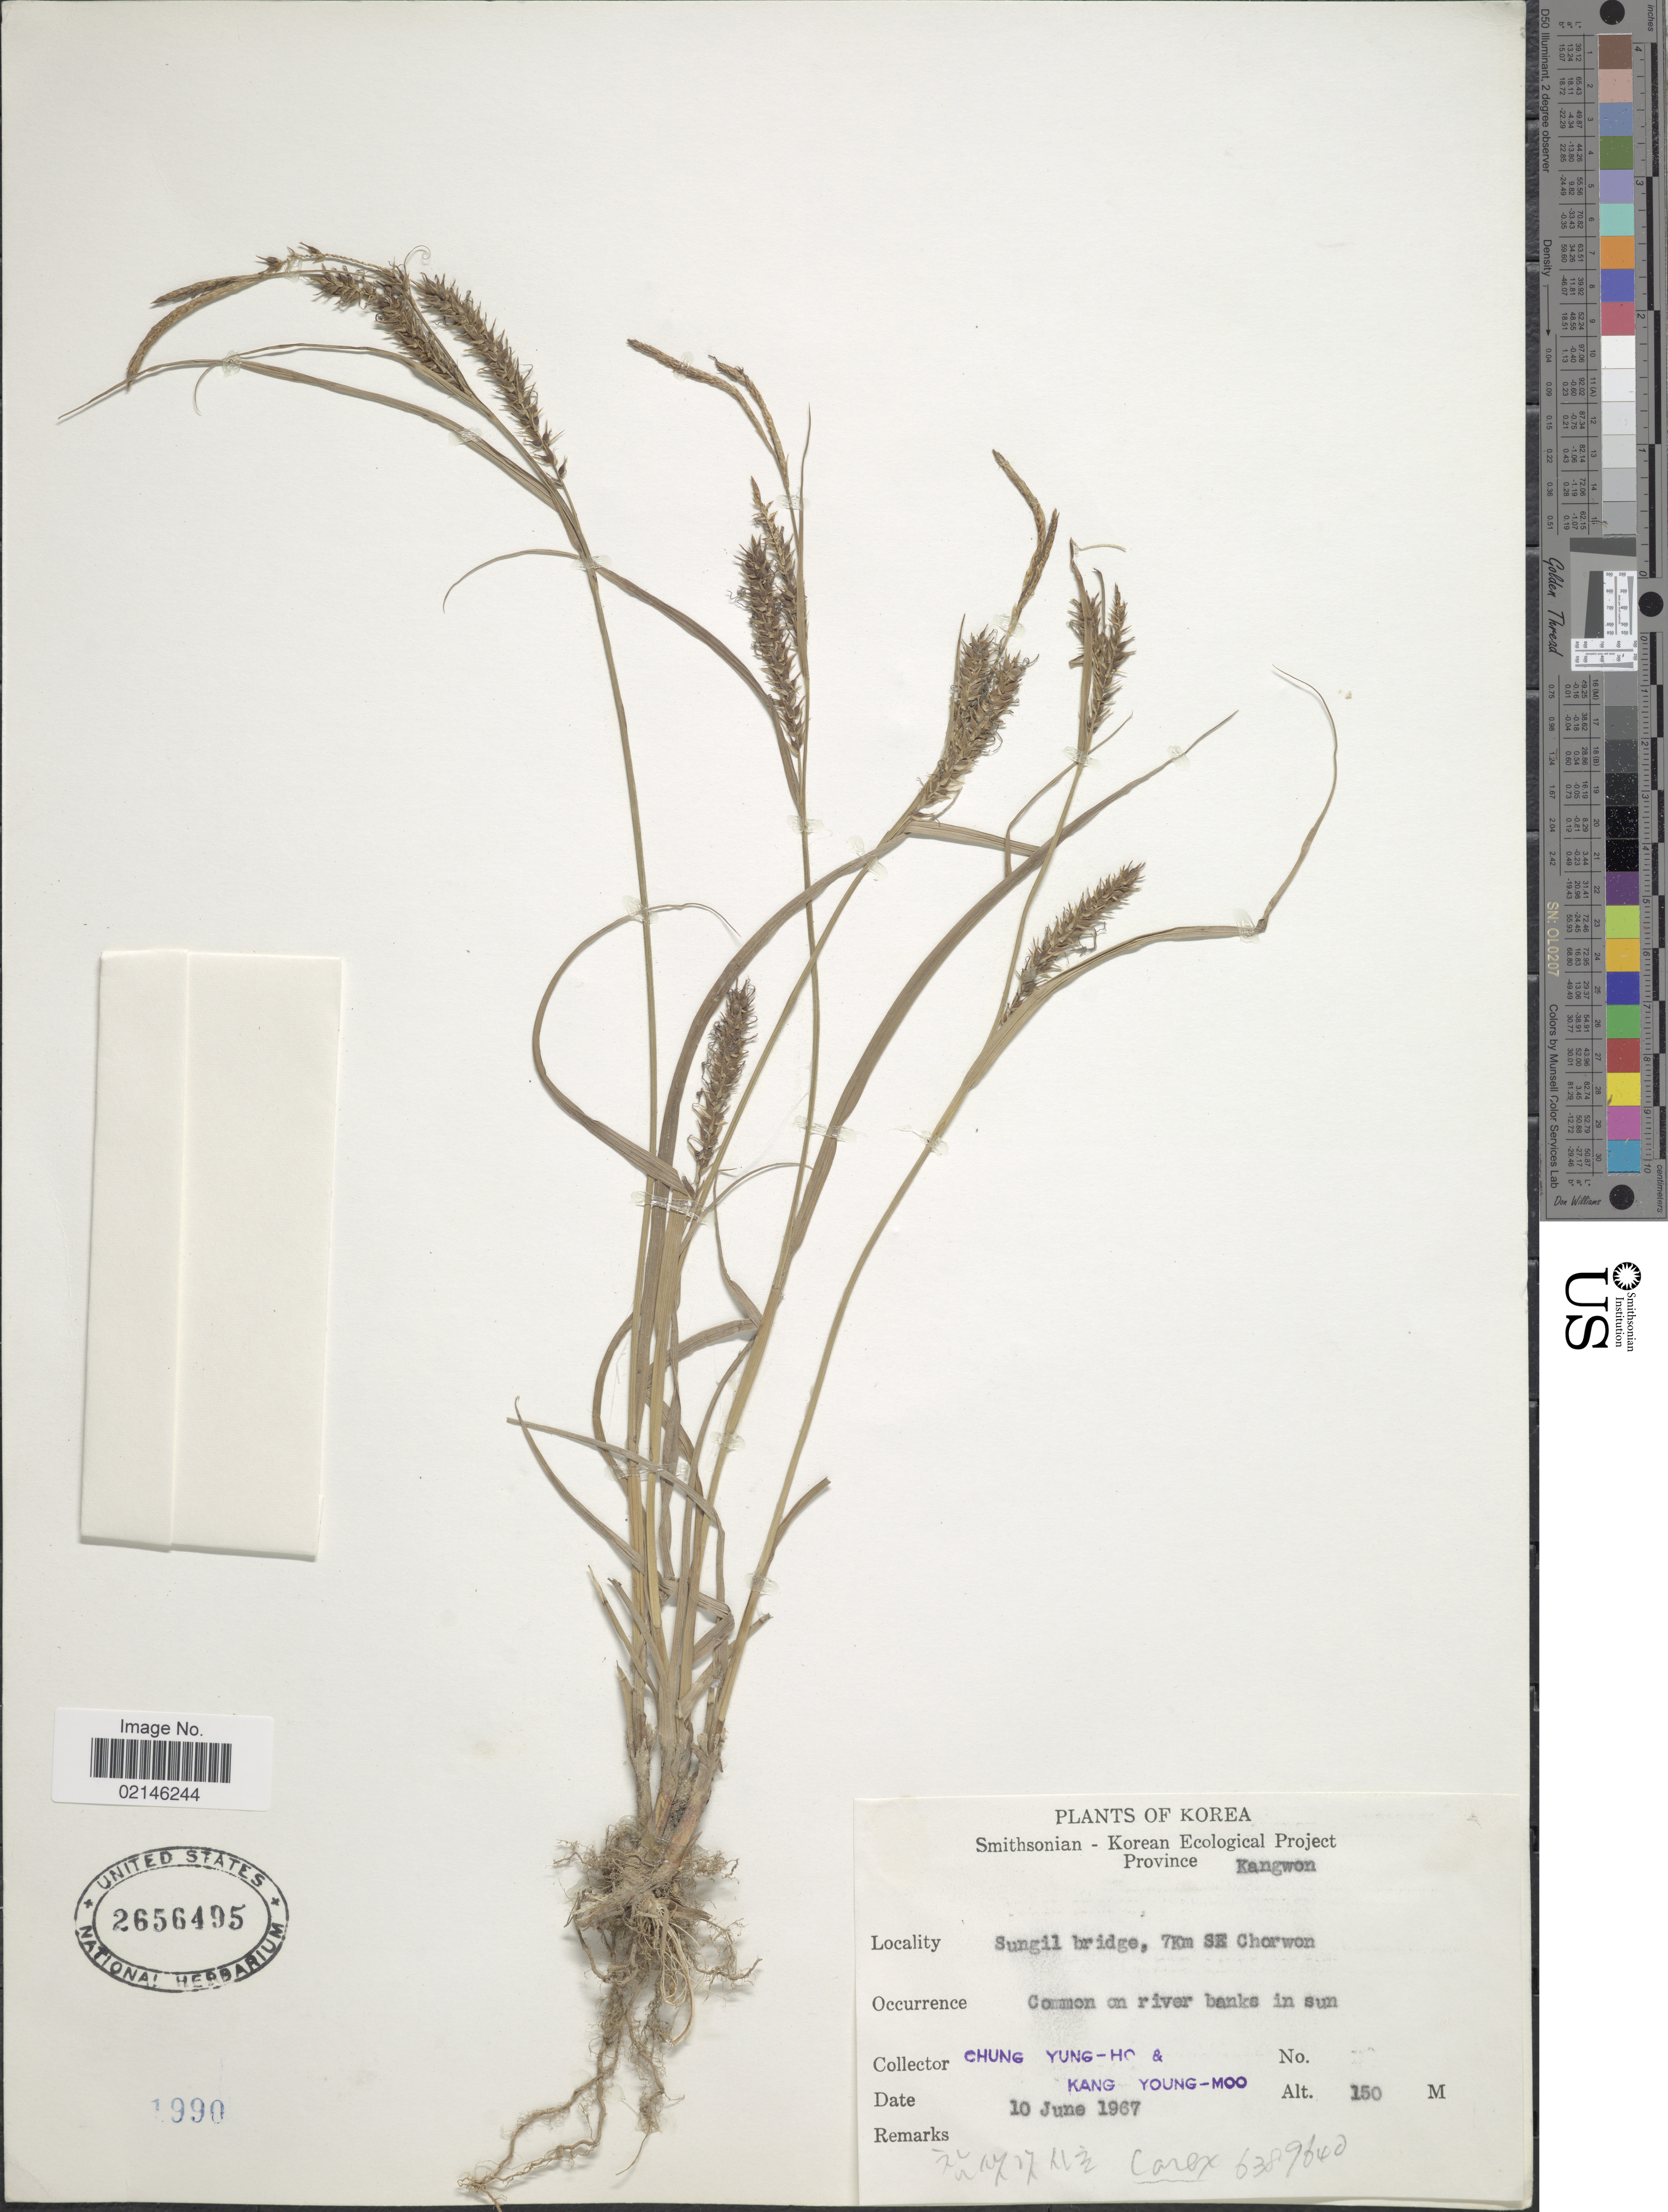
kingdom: Plantae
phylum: Tracheophyta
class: Liliopsida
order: Poales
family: Cyperaceae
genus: Carex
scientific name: Carex sp.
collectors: C. Yung-Ho & K. Young-Moo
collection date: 1967-06-10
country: North Korea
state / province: Kangwon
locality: Korea. Sungil bridge. 7Km SE Chorwon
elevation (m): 150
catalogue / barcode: US 2656495